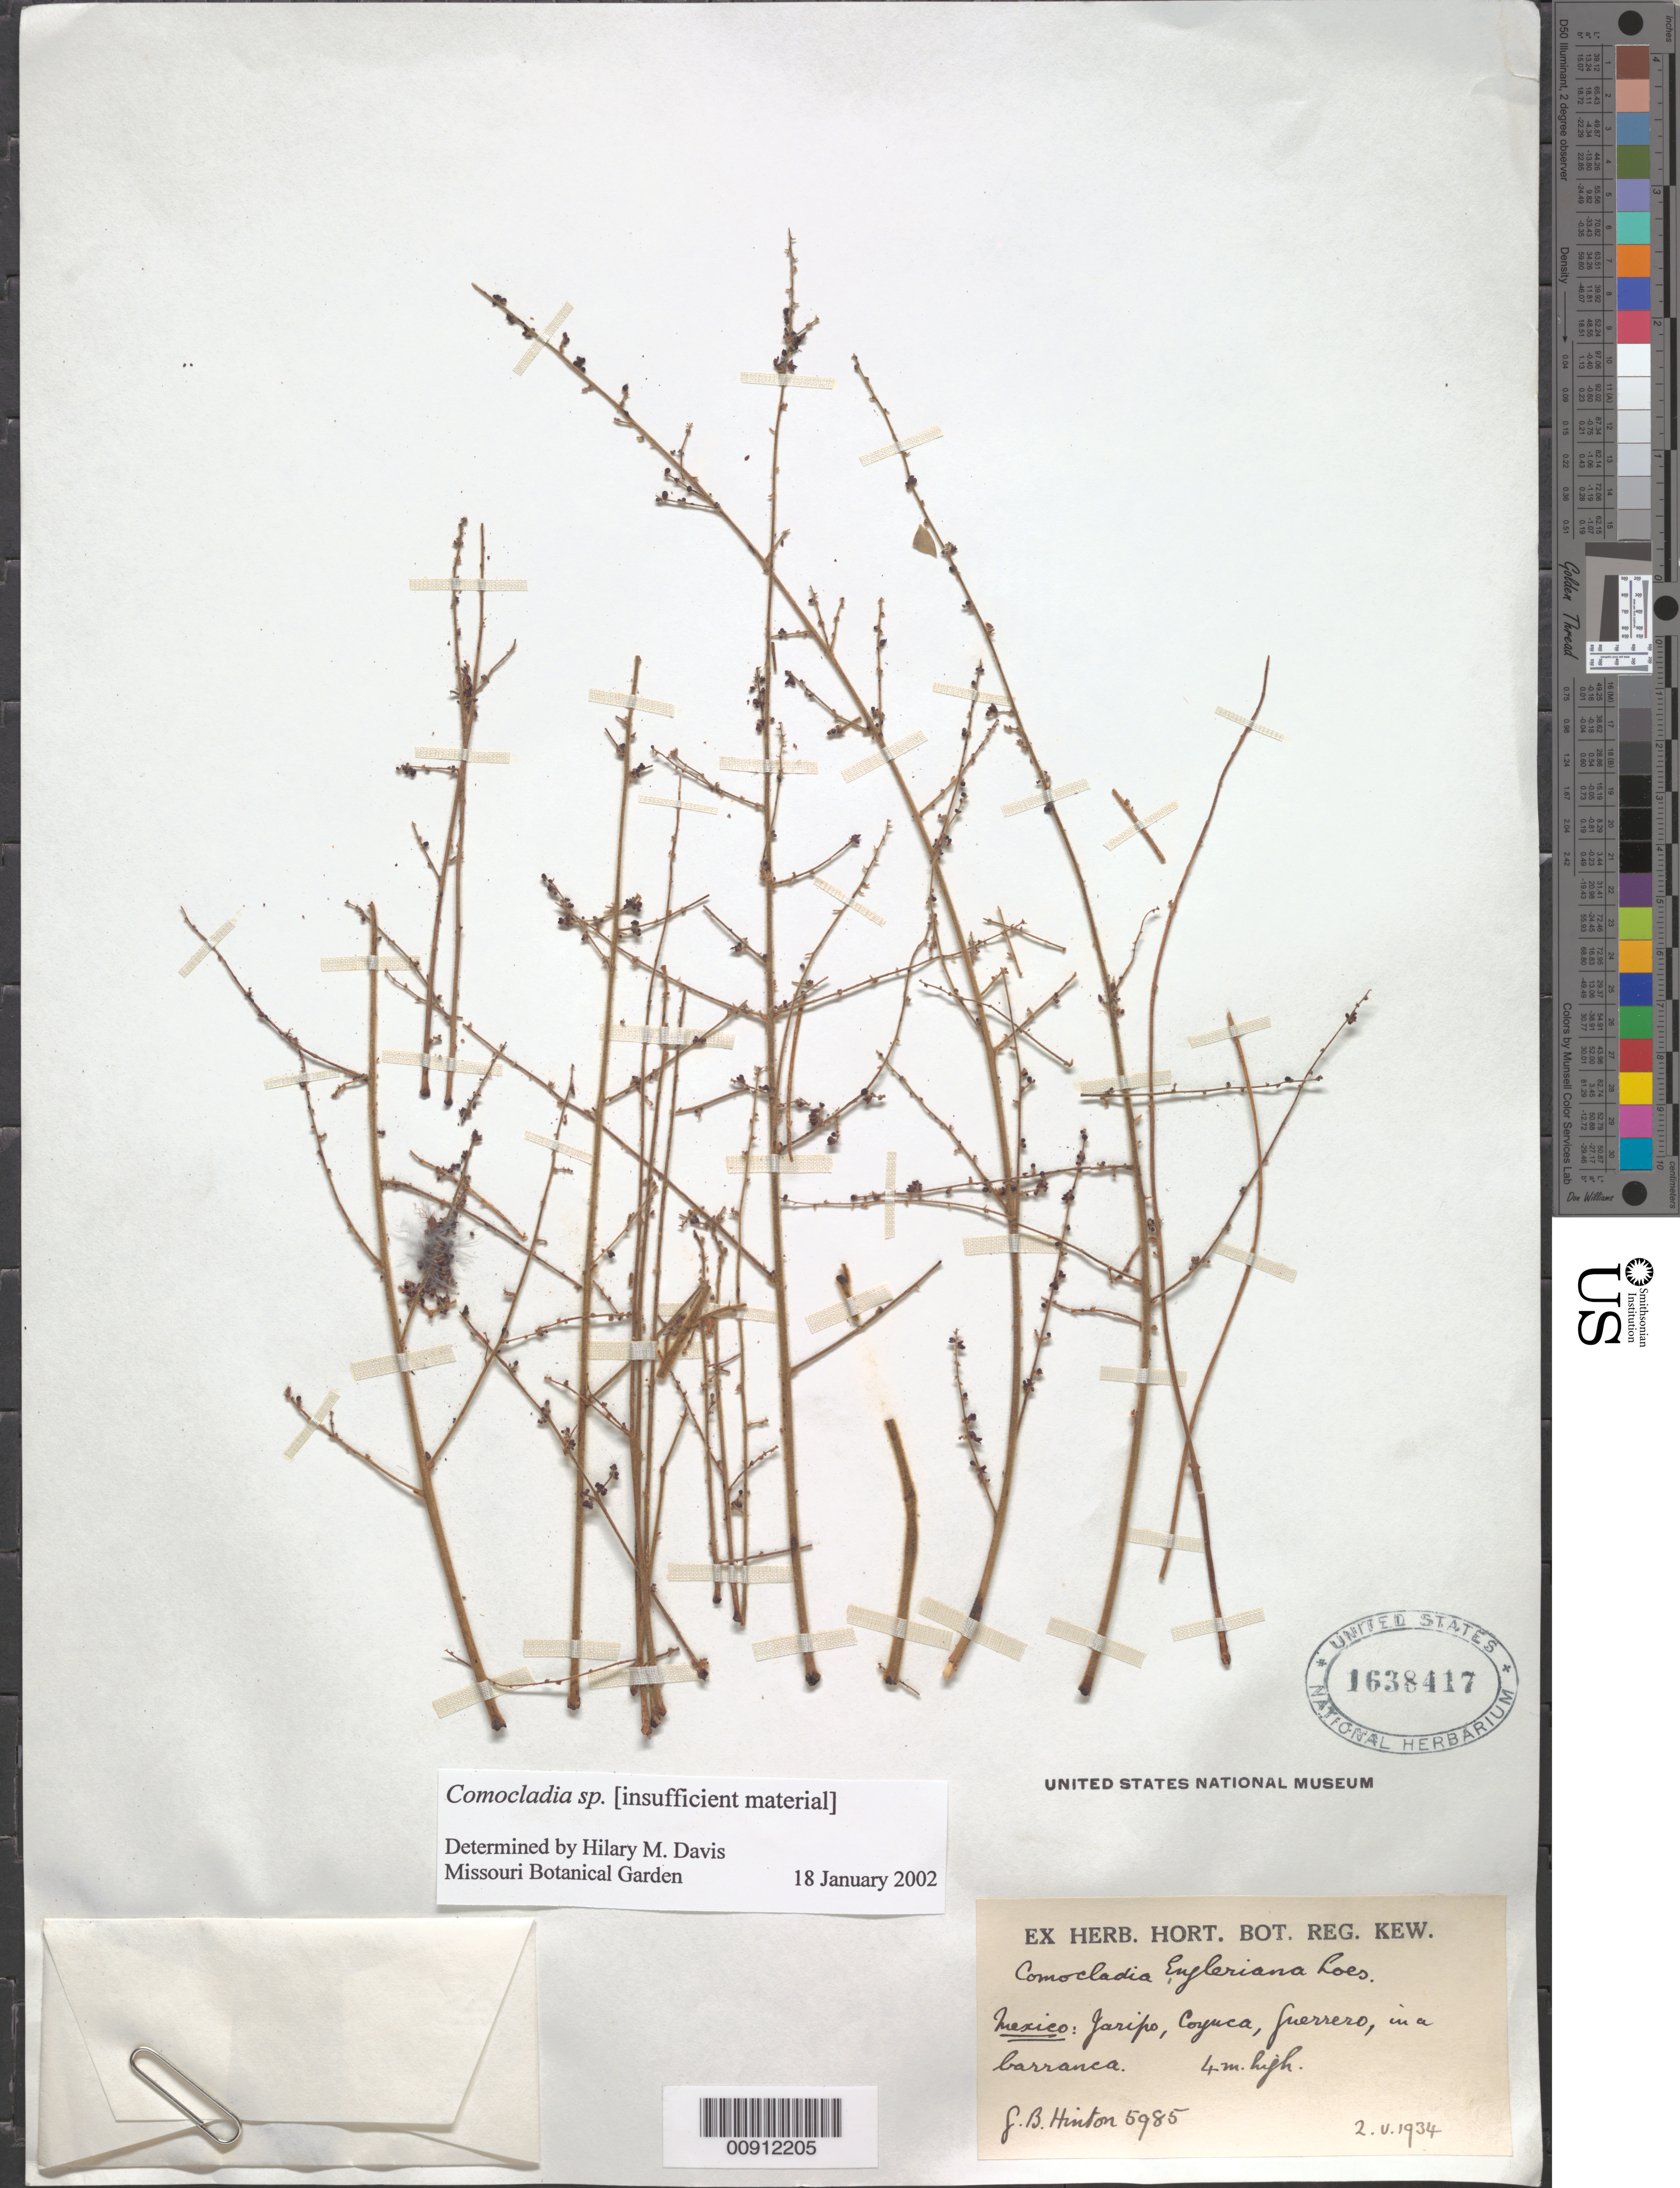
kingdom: Plantae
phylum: Tracheophyta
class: Magnoliopsida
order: Sapindales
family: Anacardiaceae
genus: Comocladia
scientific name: Comocladia sp.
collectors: G. B. Hinton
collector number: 5985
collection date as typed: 02 May 1934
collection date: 1934-05-02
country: Mexico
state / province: Guerrero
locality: Jaripo, Coyuca, Guerrero.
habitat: In a barranca.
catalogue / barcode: US 1638417